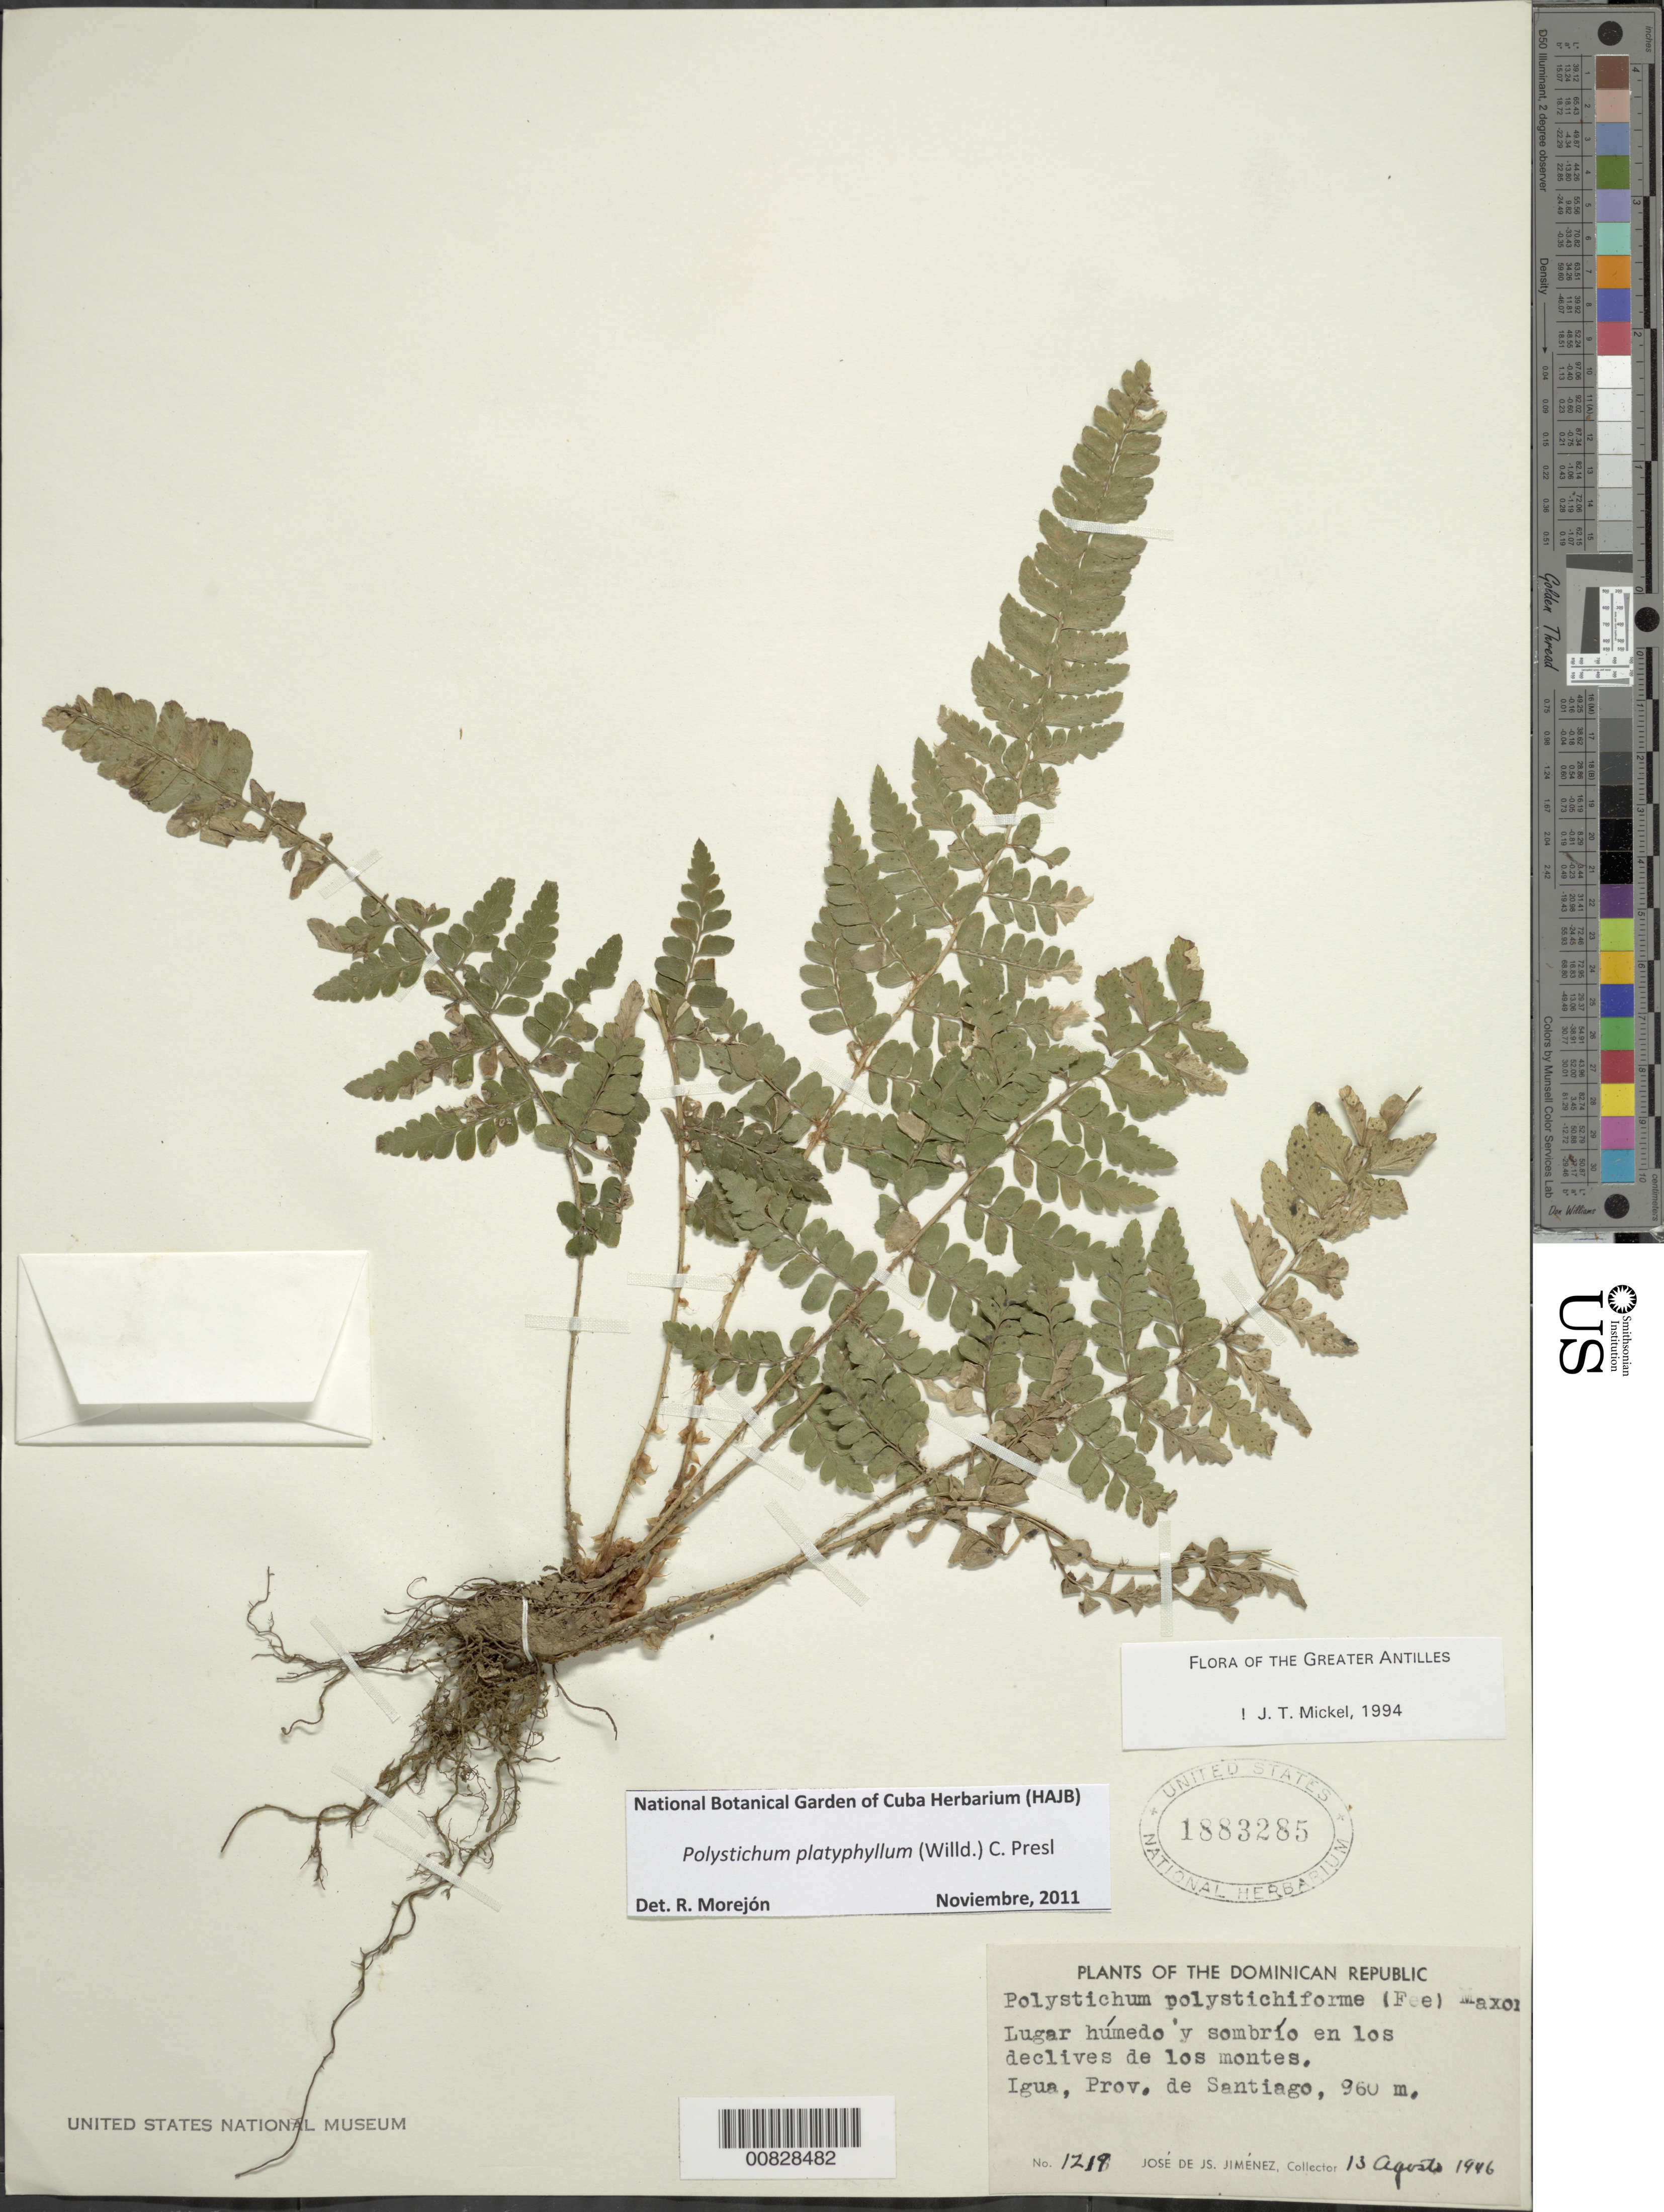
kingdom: Plantae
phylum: Tracheophyta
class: Polypodiopsida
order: Polypodiales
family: Dryopteridaceae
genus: Polystichum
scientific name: Polystichum platyphyllum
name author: (Willd.) C. Presl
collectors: J. J. Jiménez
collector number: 1219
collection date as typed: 13 Aug 1946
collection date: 1946-08-13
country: Dominican Republic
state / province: Santiago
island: Hispaniola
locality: Igua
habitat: Lugar húmedo y sombrío en los declives de los montes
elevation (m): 960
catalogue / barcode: US 1883285